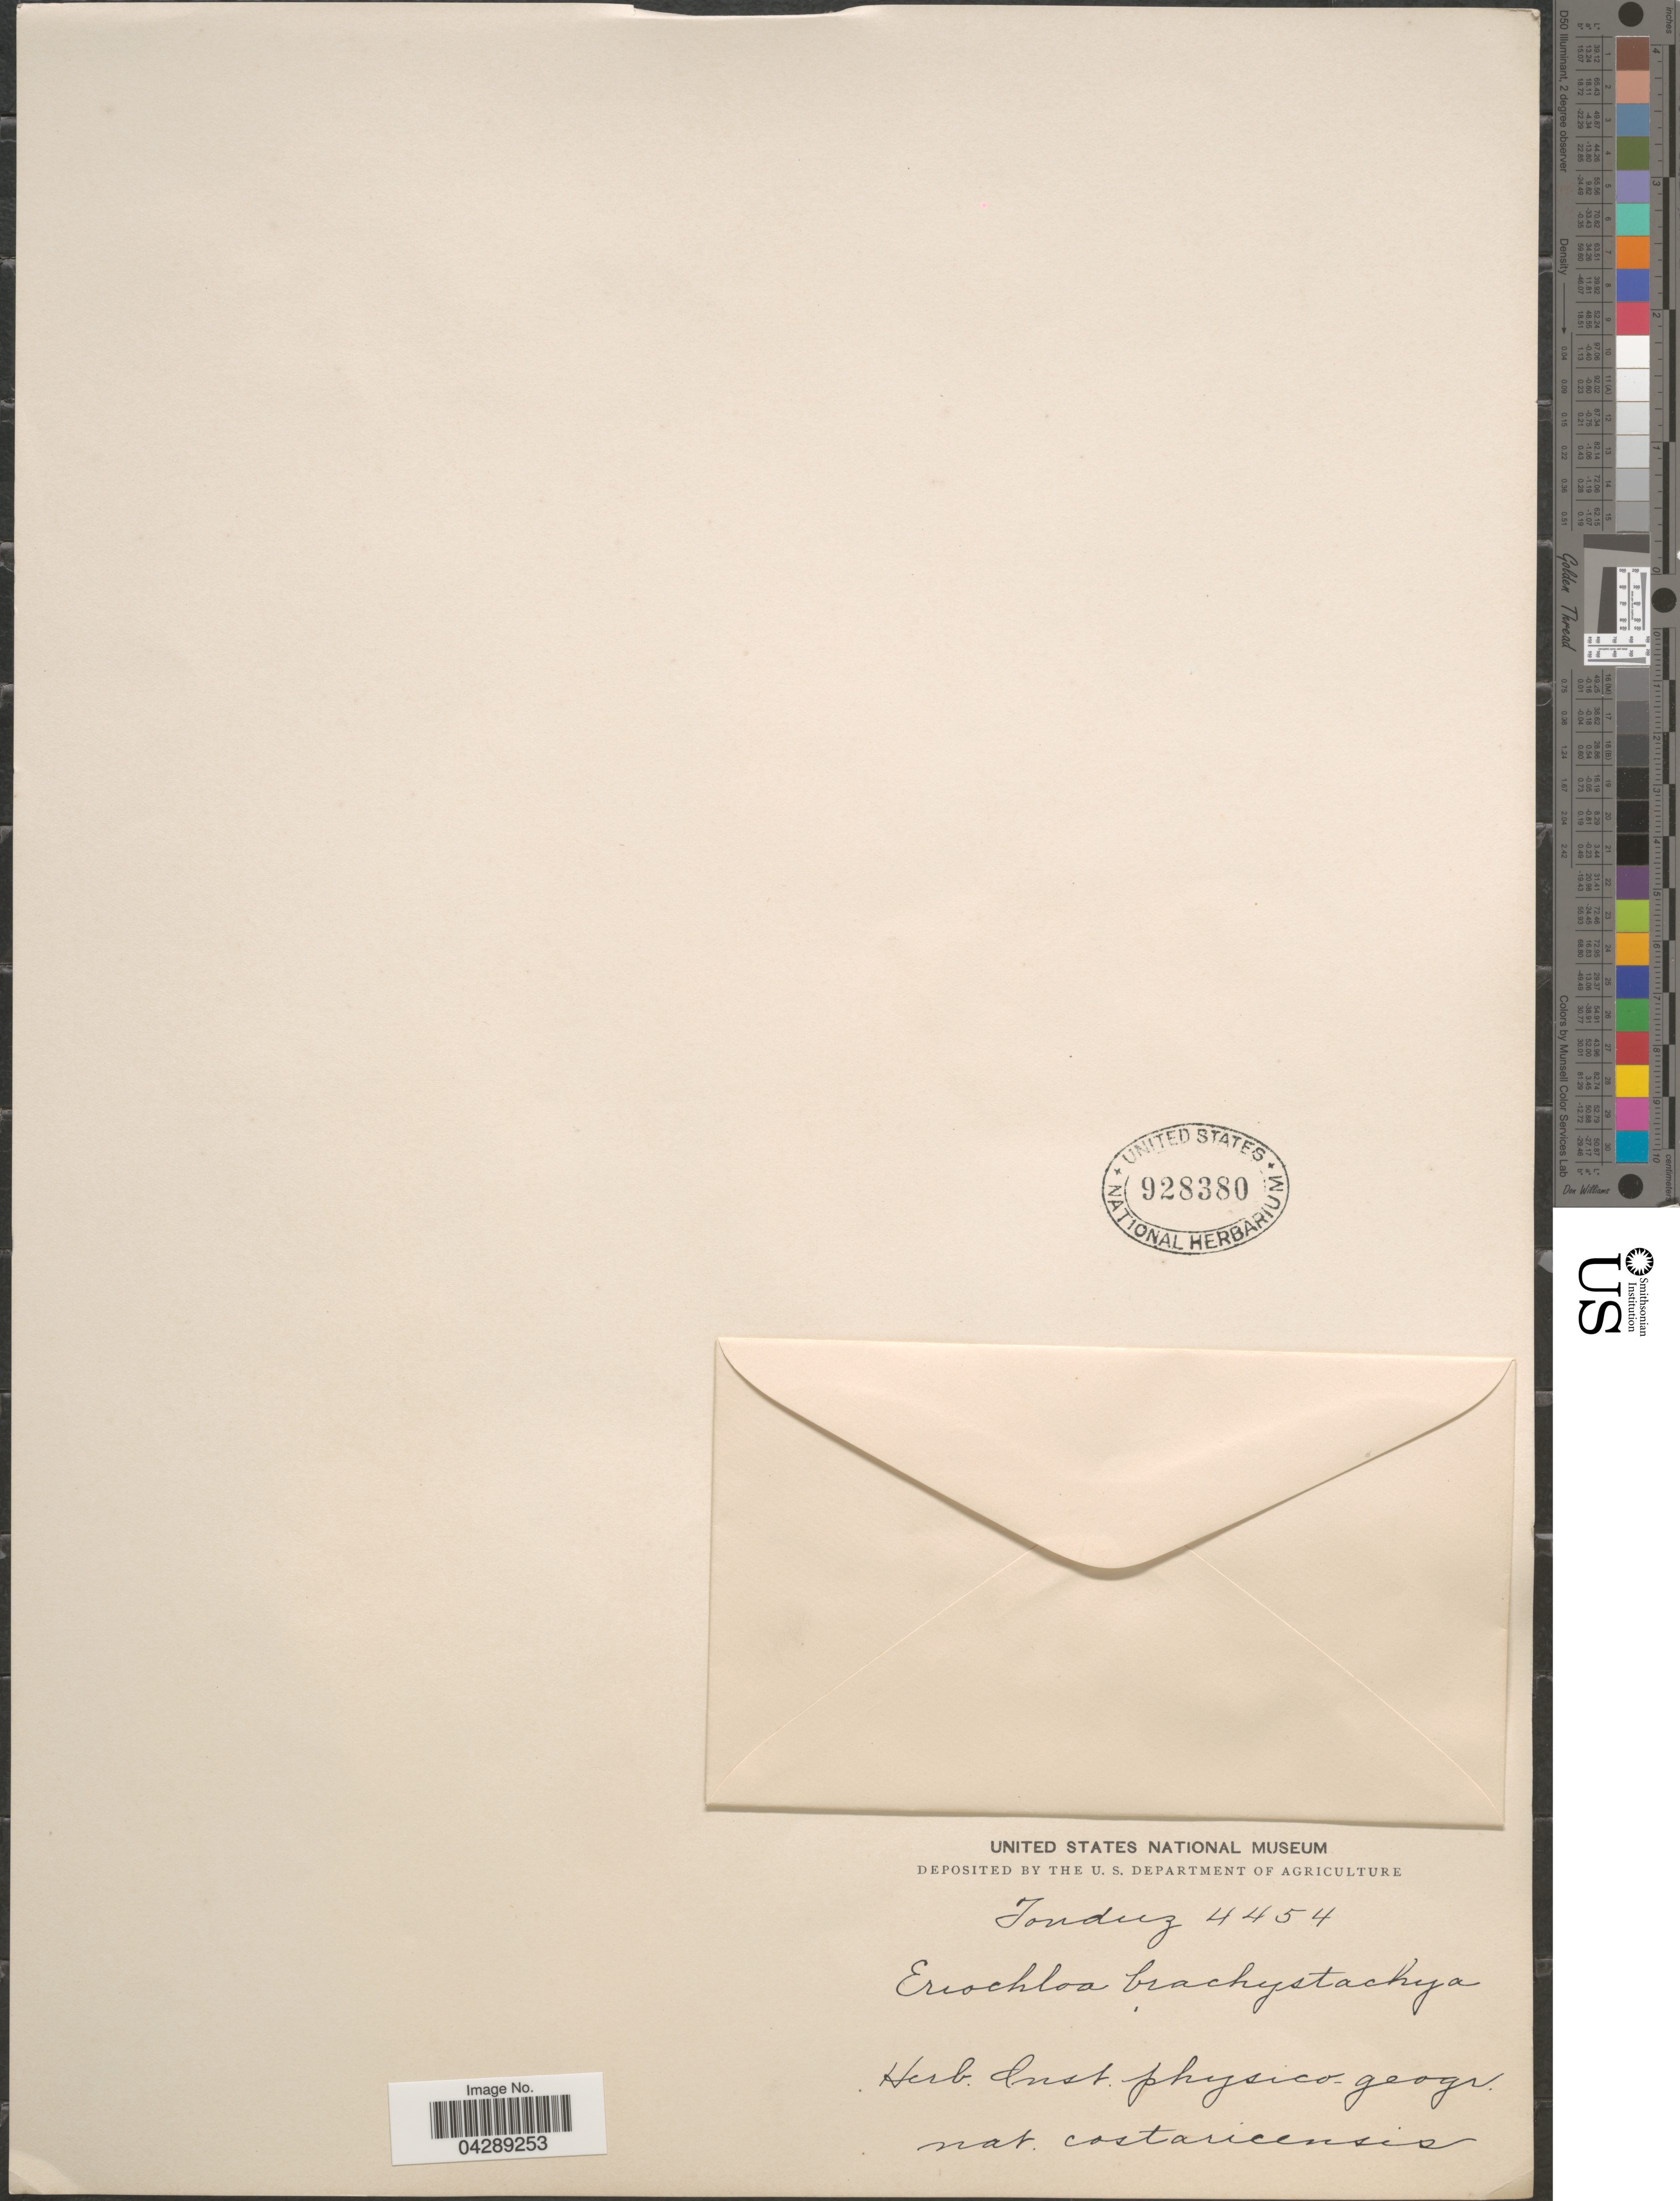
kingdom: Plantae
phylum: Tracheophyta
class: Liliopsida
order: Poales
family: Poaceae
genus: Eriochloa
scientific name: Eriochloa distachya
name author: Kunth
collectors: Tonduz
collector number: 4454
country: Costa Rica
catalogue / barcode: US 928380